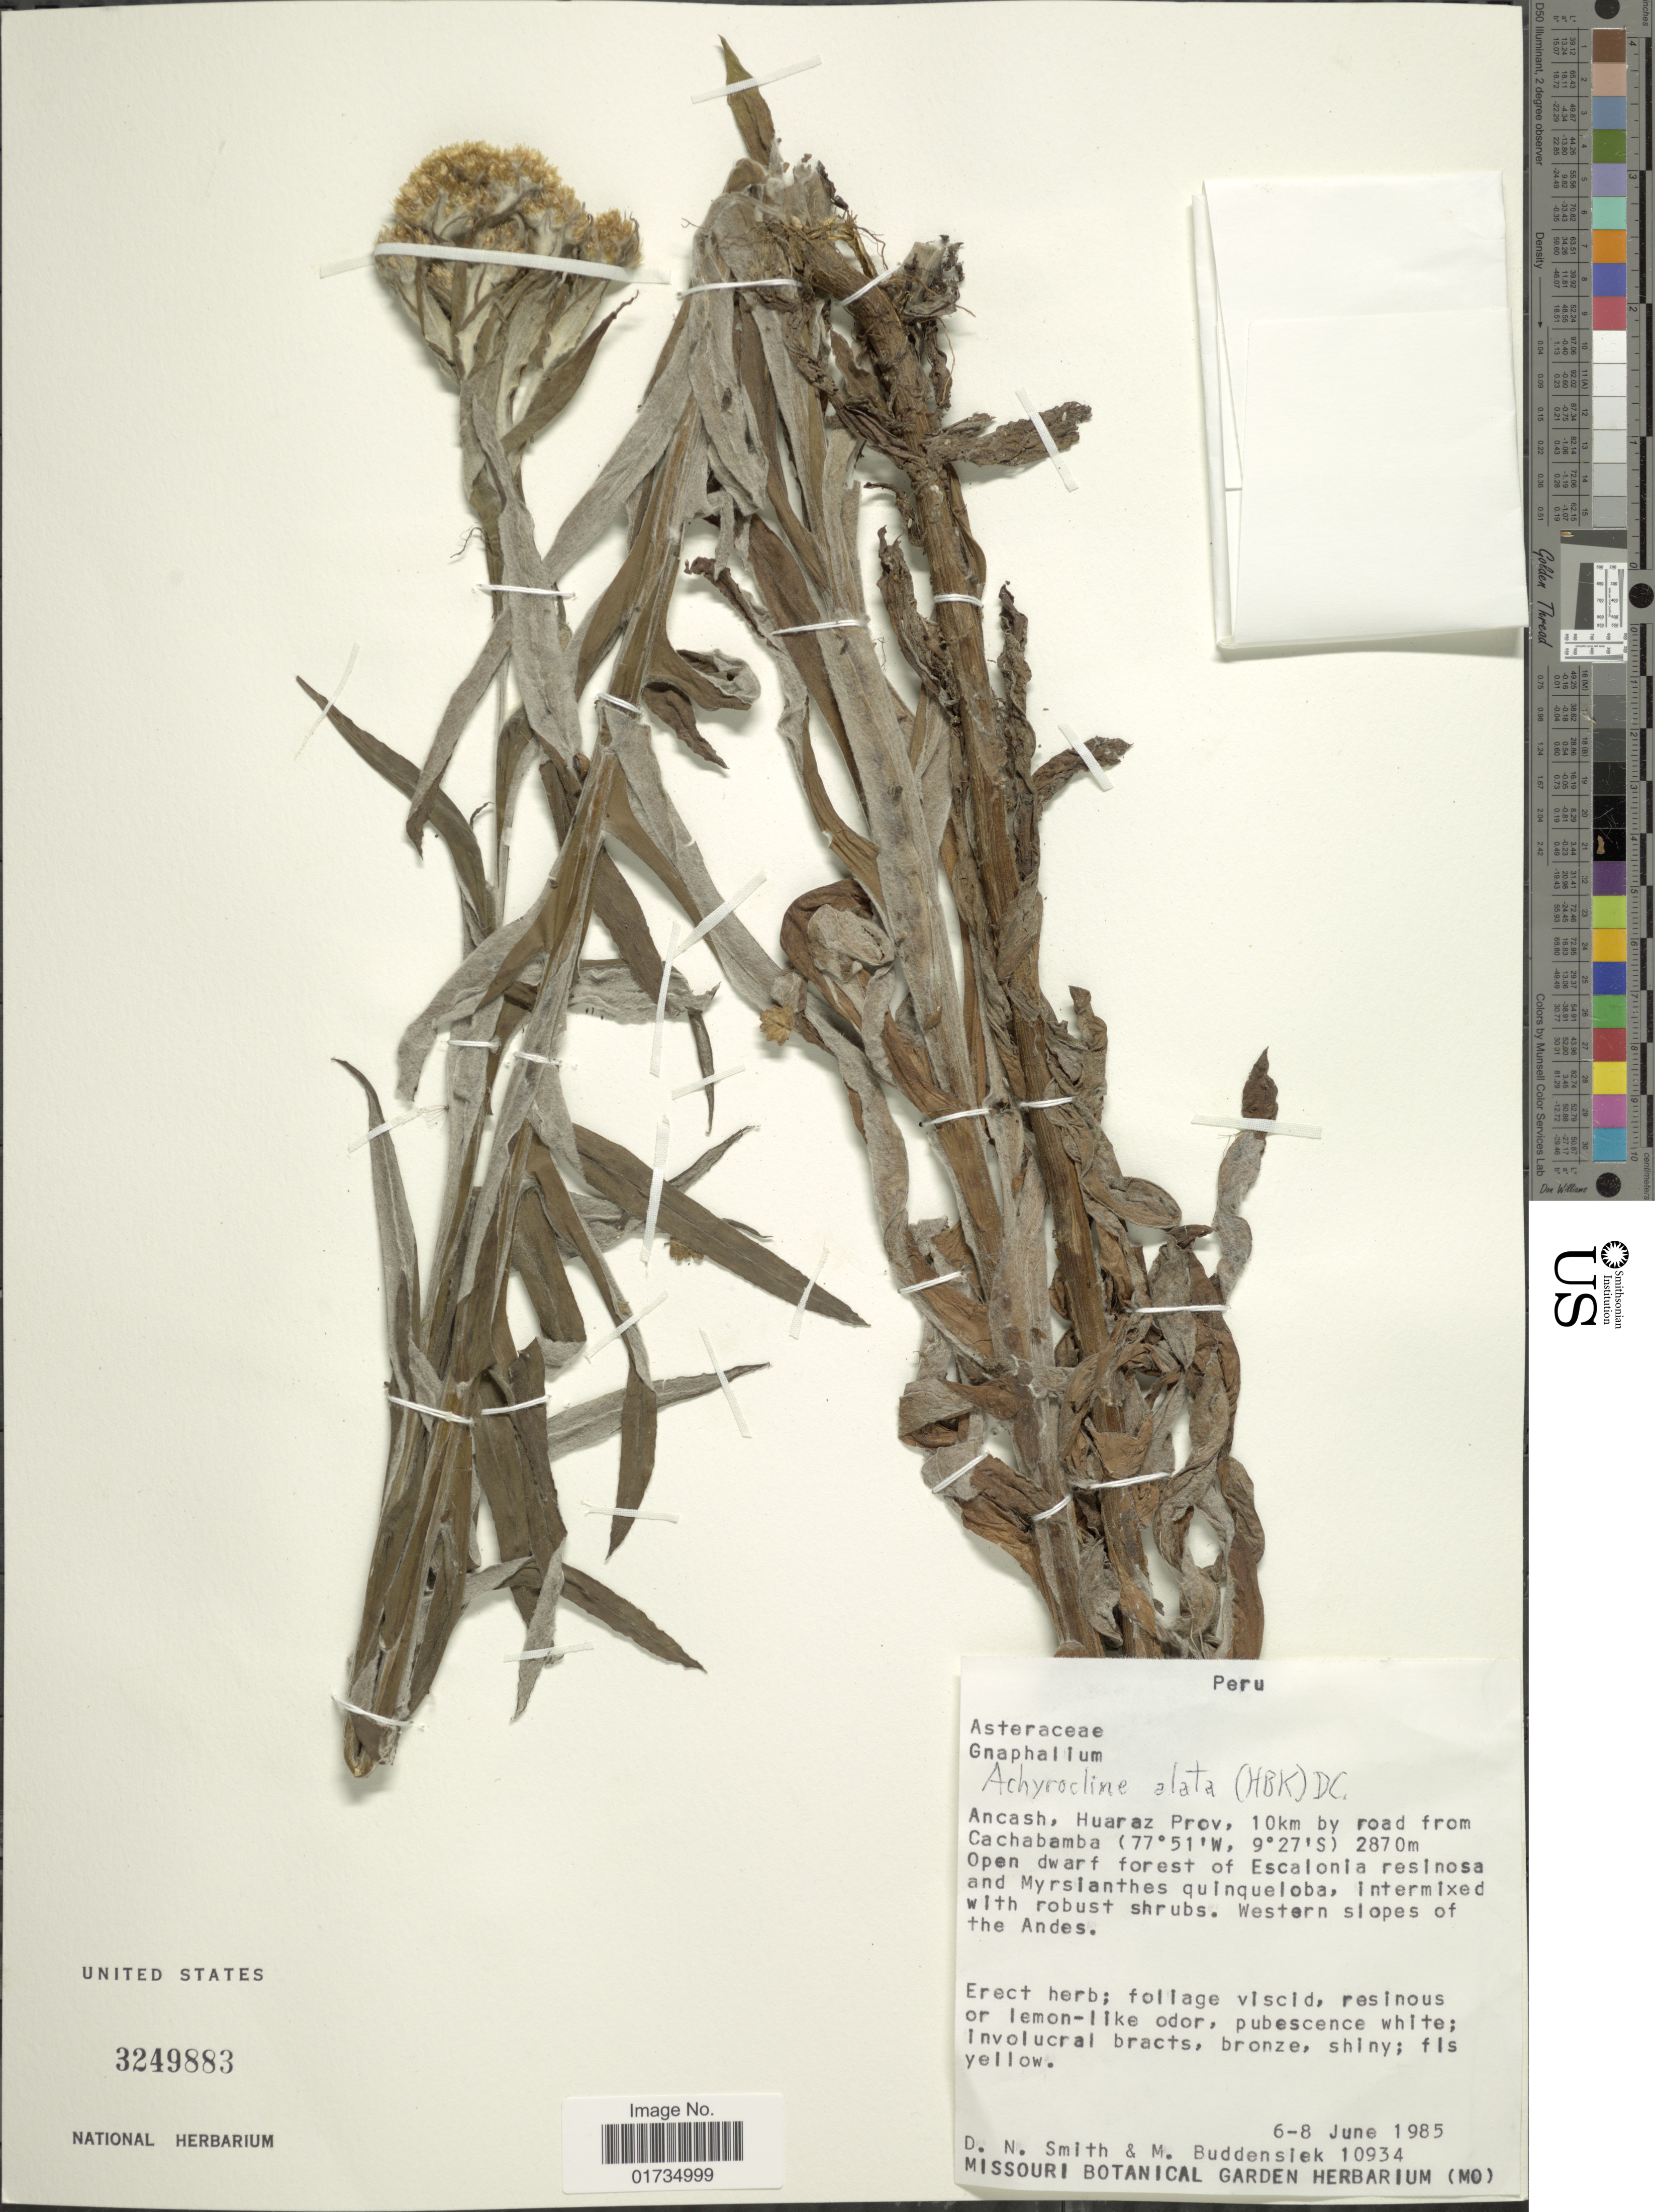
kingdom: Plantae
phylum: Tracheophyta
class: Magnoliopsida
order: Asterales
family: Asteraceae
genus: Achyrocline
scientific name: Achyrocline alata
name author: (Kunth) DC.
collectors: D. Smith & M. Buddensiek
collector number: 10934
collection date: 1985-06-06/1985-06-08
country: Peru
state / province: Ancash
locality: Peru. Ancash, Huaraz prov, 10km by road from Cachabama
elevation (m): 2870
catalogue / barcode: US 3249883